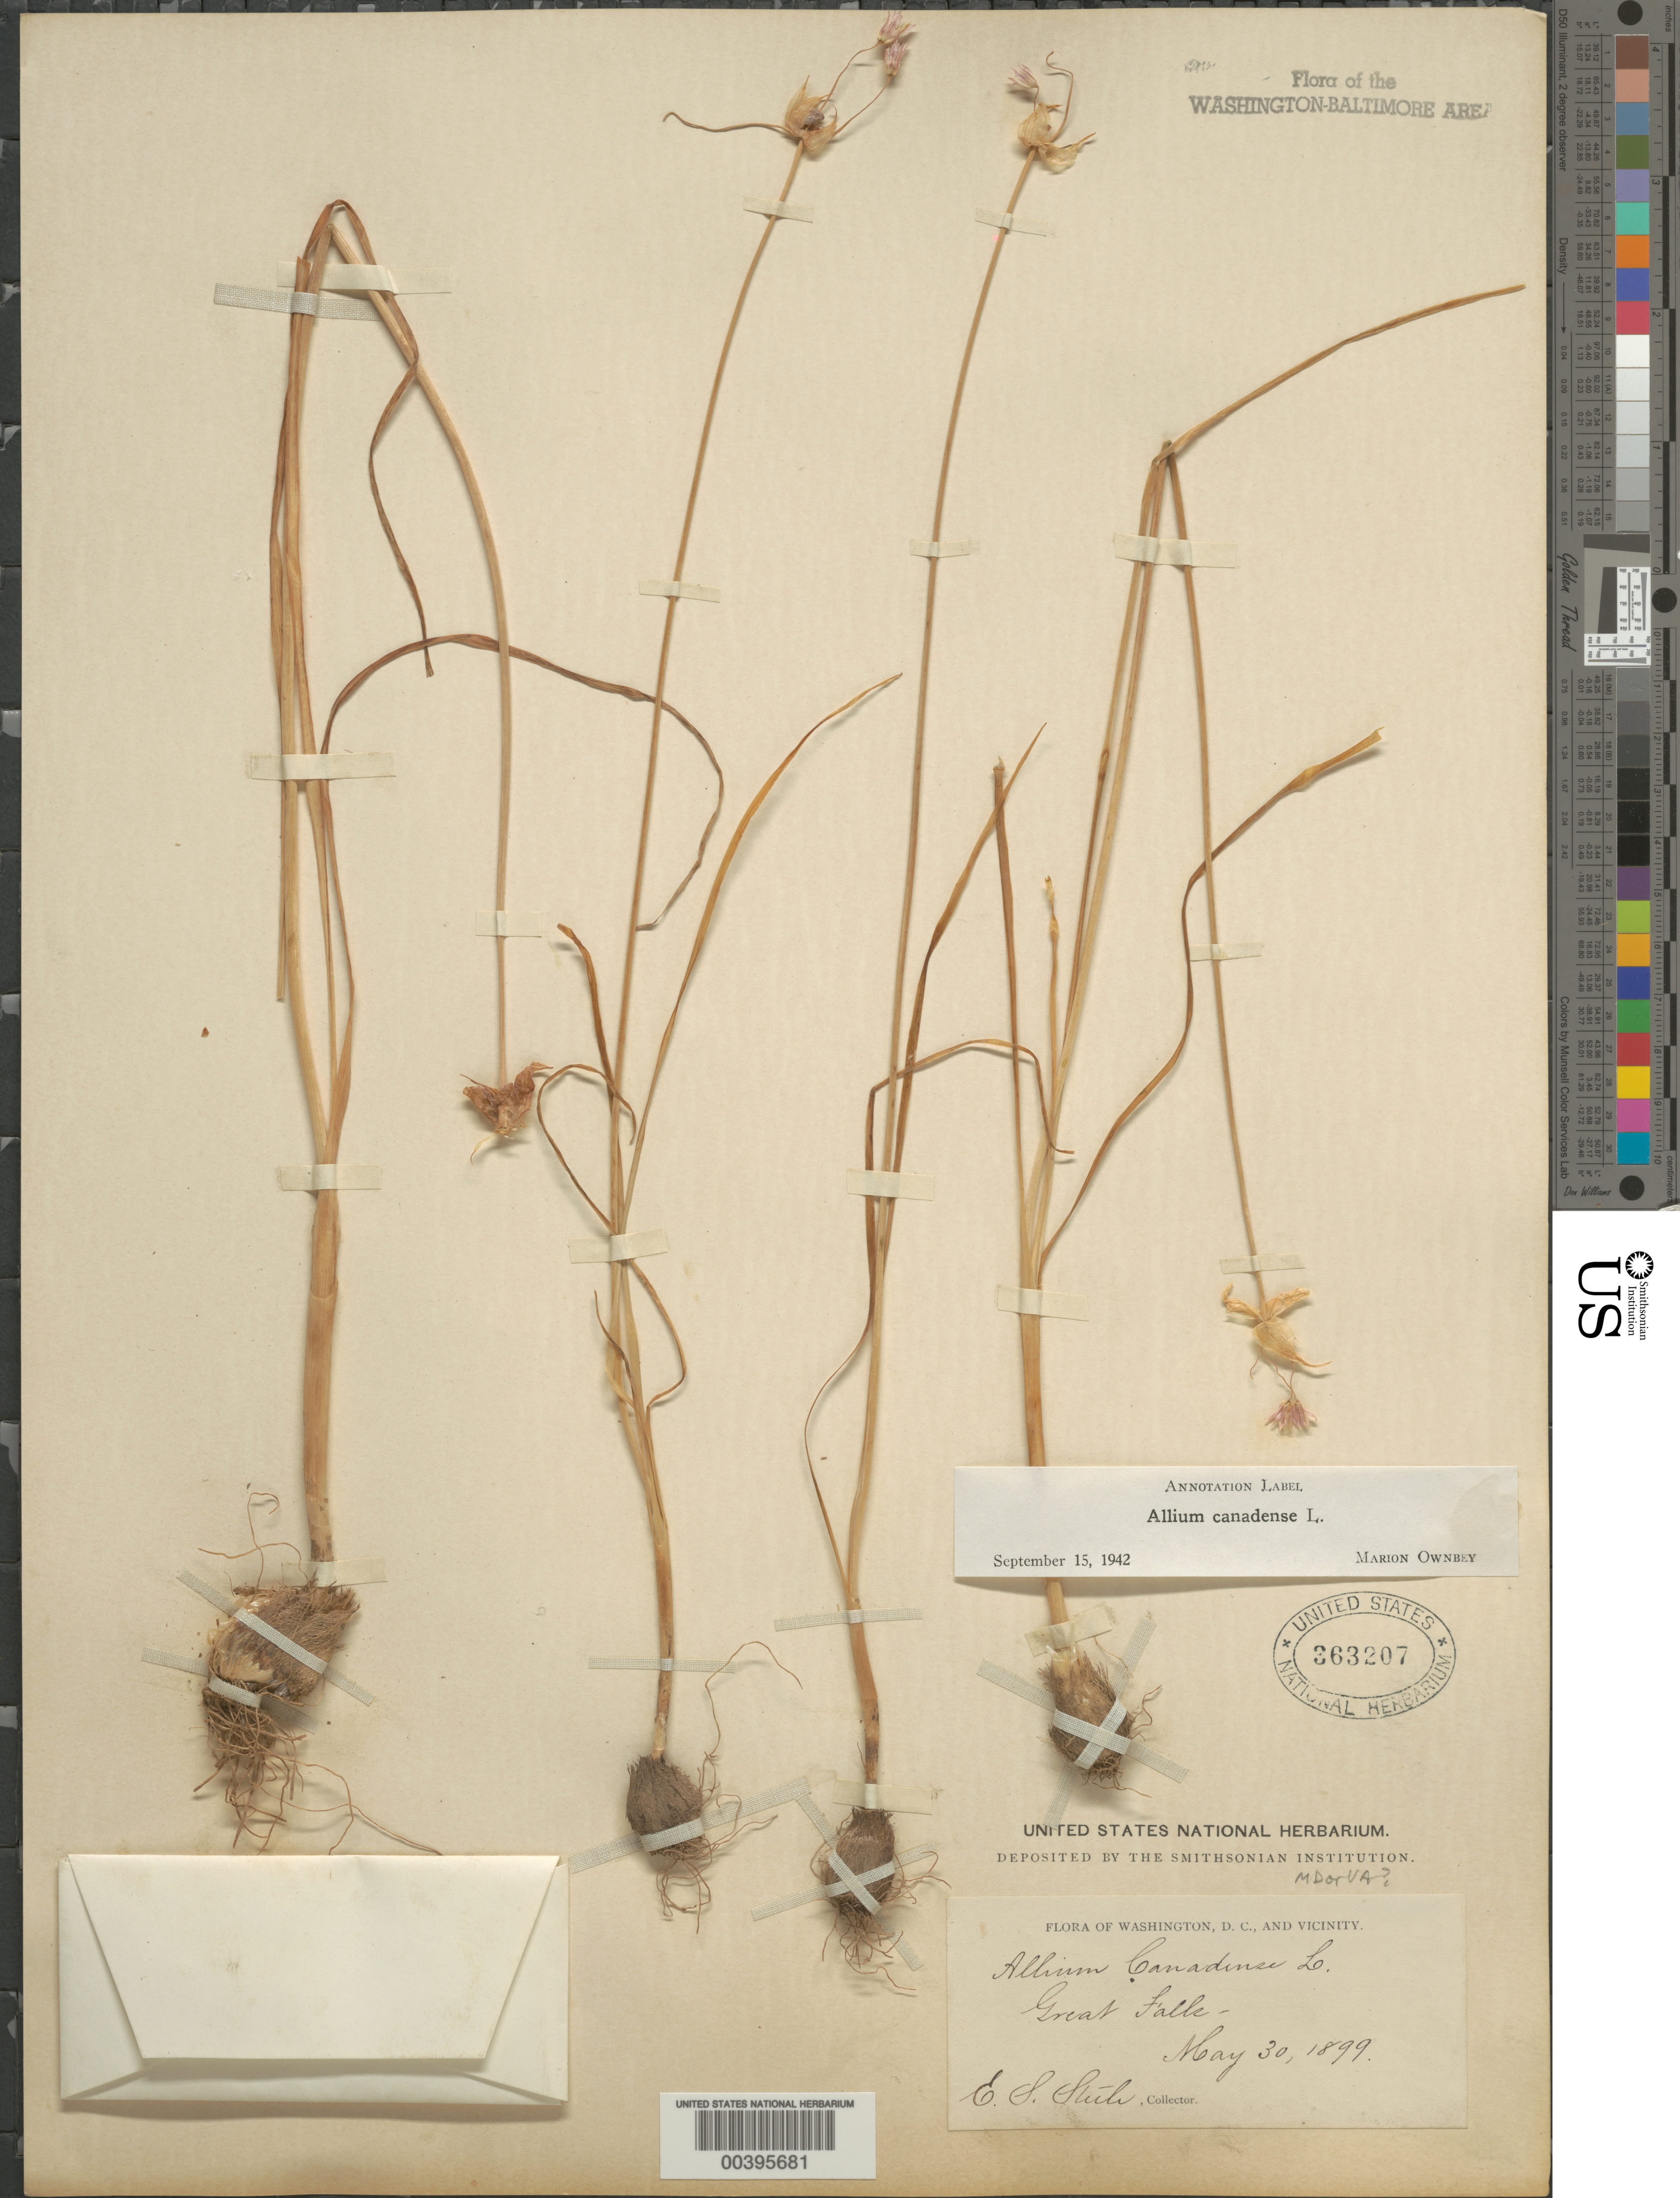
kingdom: Plantae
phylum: Tracheophyta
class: Liliopsida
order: Asparagales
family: Amaryllidaceae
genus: Allium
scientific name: Allium canadense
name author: L.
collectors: E. Steele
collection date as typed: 30 May 1899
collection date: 1899-05-30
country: United States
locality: Great Falls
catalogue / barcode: US 363207